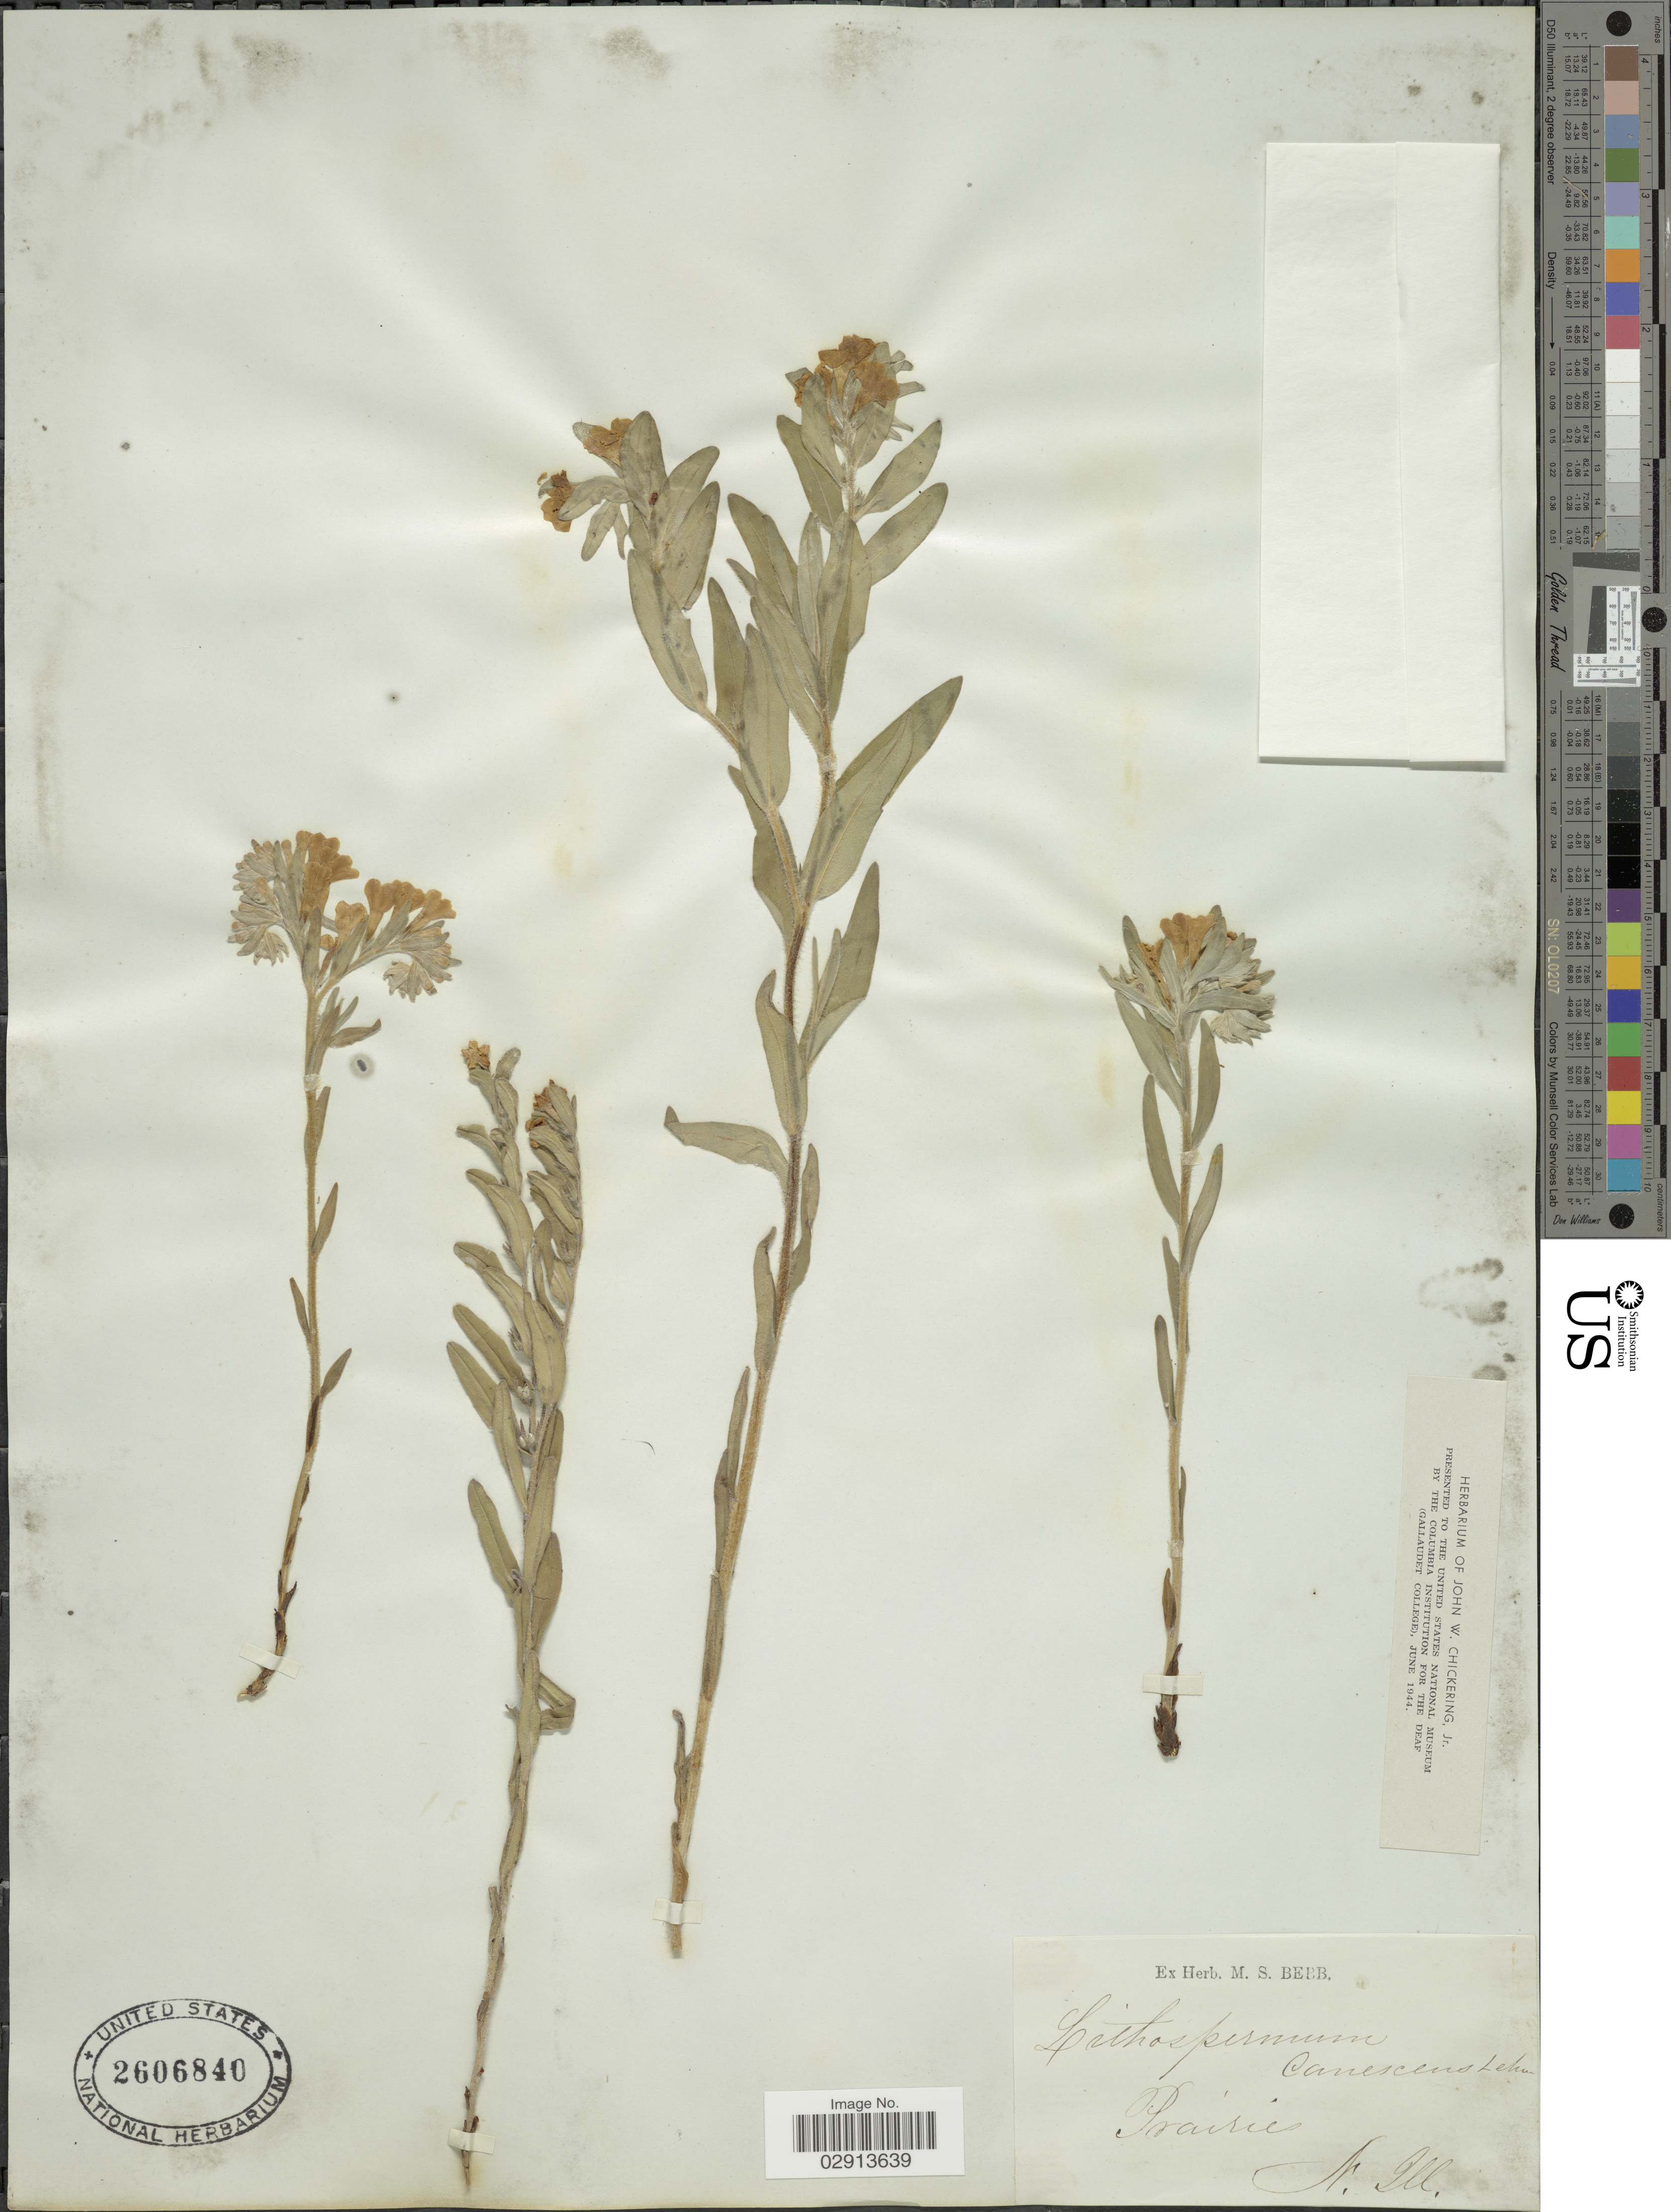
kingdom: Plantae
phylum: Tracheophyta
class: Magnoliopsida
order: Boraginales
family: Boraginaceae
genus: Lithospermum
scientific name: Lithospermum canescens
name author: (Michx.) Lehm.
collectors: ex Herb. M. S. Bebb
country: United States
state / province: Illinois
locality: Prairie. N. Ill.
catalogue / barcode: US 2606840